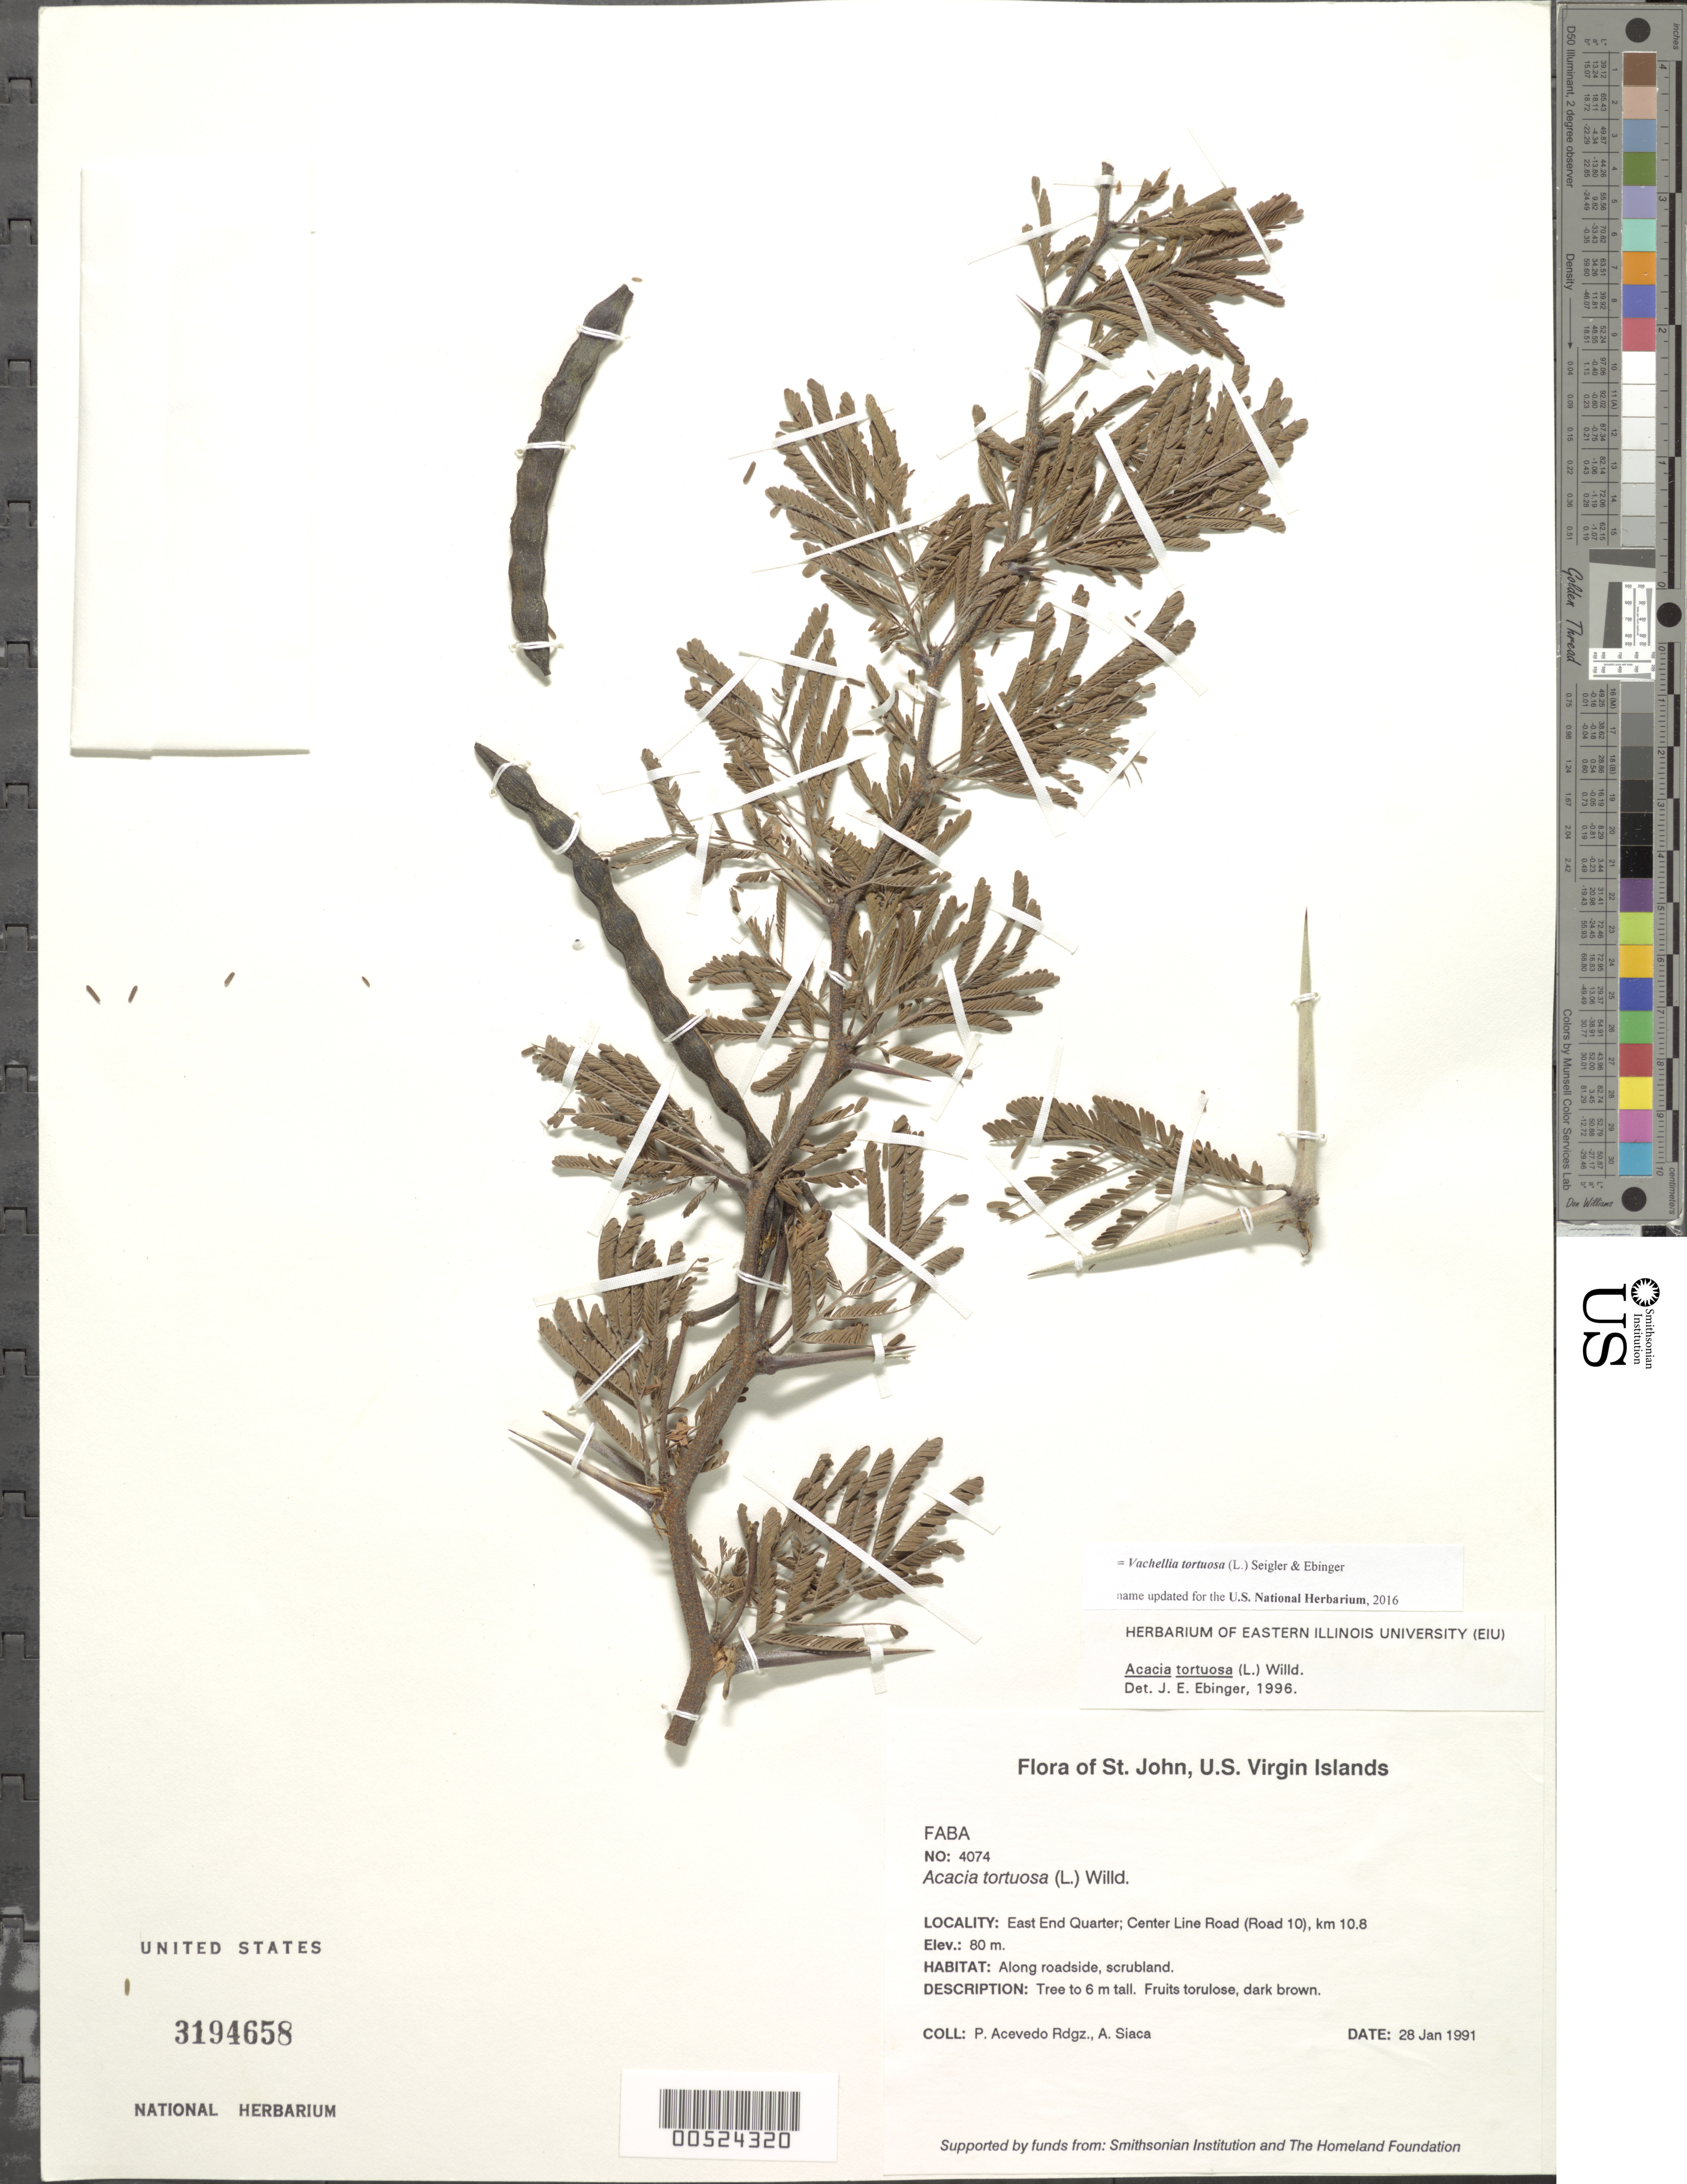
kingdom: Plantae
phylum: Tracheophyta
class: Magnoliopsida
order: Fabales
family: Fabaceae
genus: Vachellia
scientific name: Vachellia tortuosa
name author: (L.) Seigler & Ebinger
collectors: P. Acevedo-Rodr. & A. Siaca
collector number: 4074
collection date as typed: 28 Jan 1991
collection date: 1991-01-28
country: U.S. Virgin Islands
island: St. John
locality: East End Quarter; Center Line Road (Road 10), km 10.8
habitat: Along roadside, scrubland.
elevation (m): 80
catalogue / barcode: US 3194658